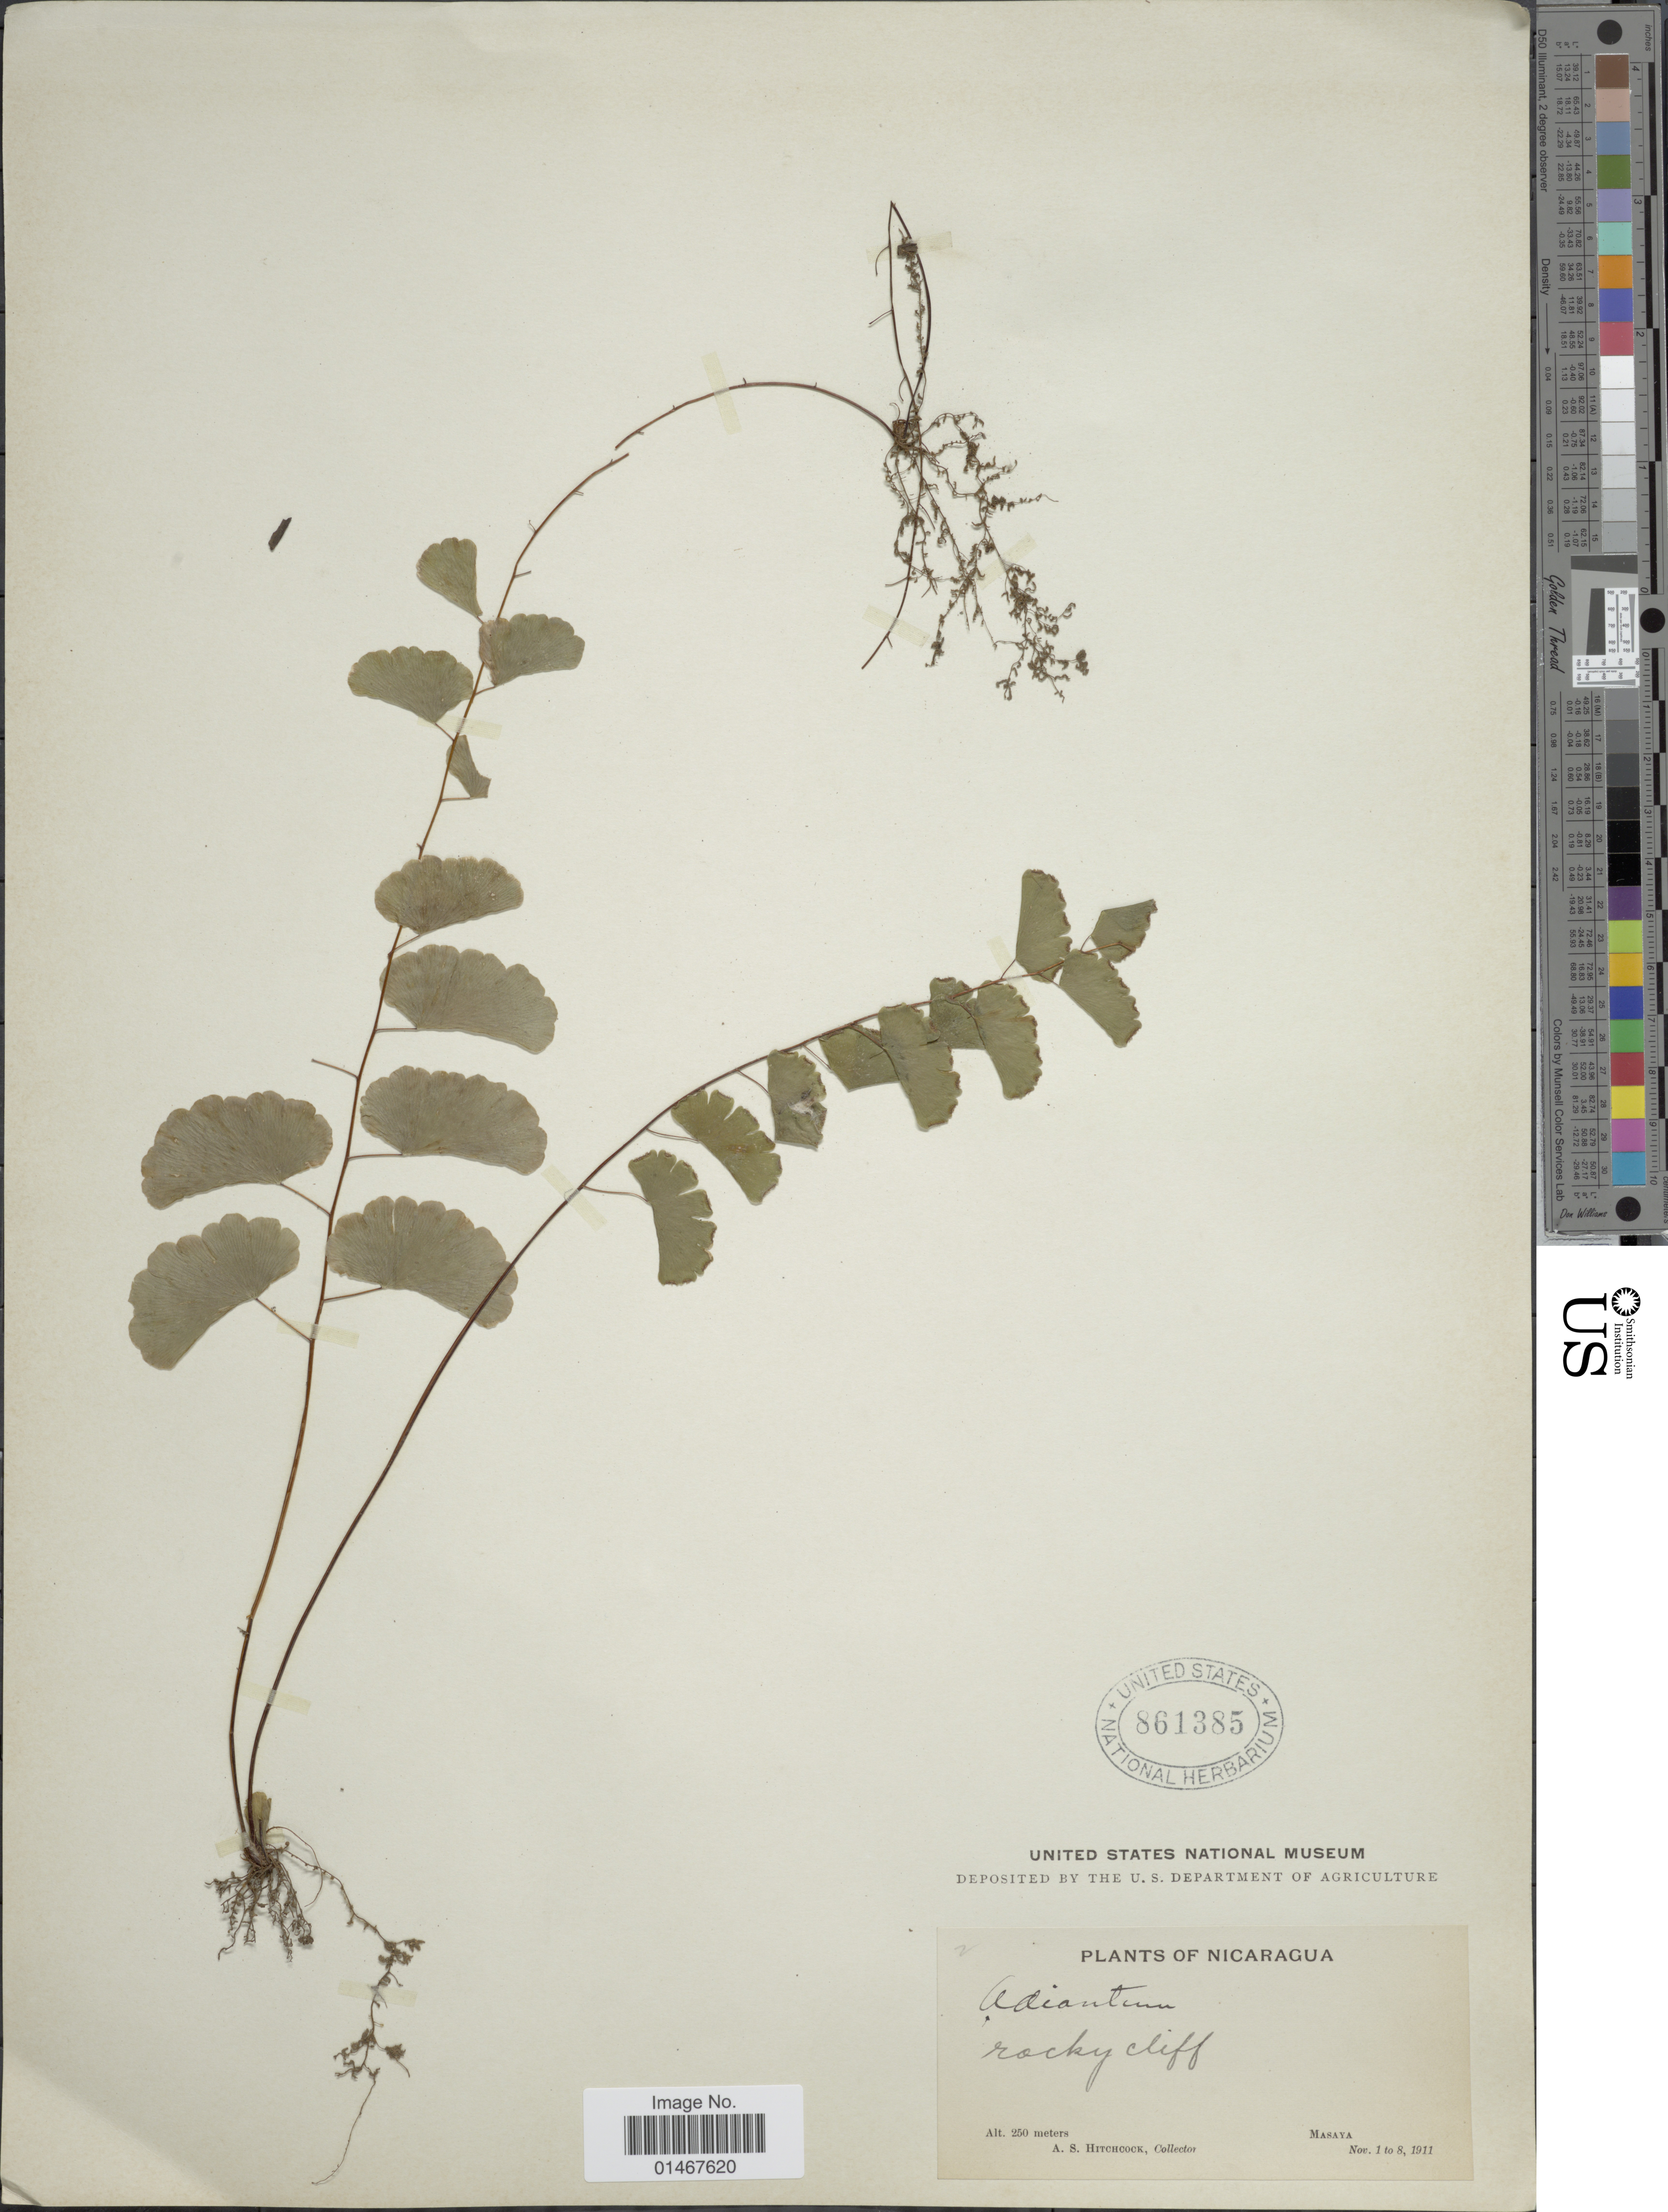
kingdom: Plantae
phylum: Tracheophyta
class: Polypodiopsida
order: Polypodiales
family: Pteridaceae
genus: Adiantum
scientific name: Adiantum philippense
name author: L.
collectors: A. S. Hitchcock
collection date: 1911-11-01/1911-11-08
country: Nicaragua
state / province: Masaya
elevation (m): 250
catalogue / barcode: US 861385